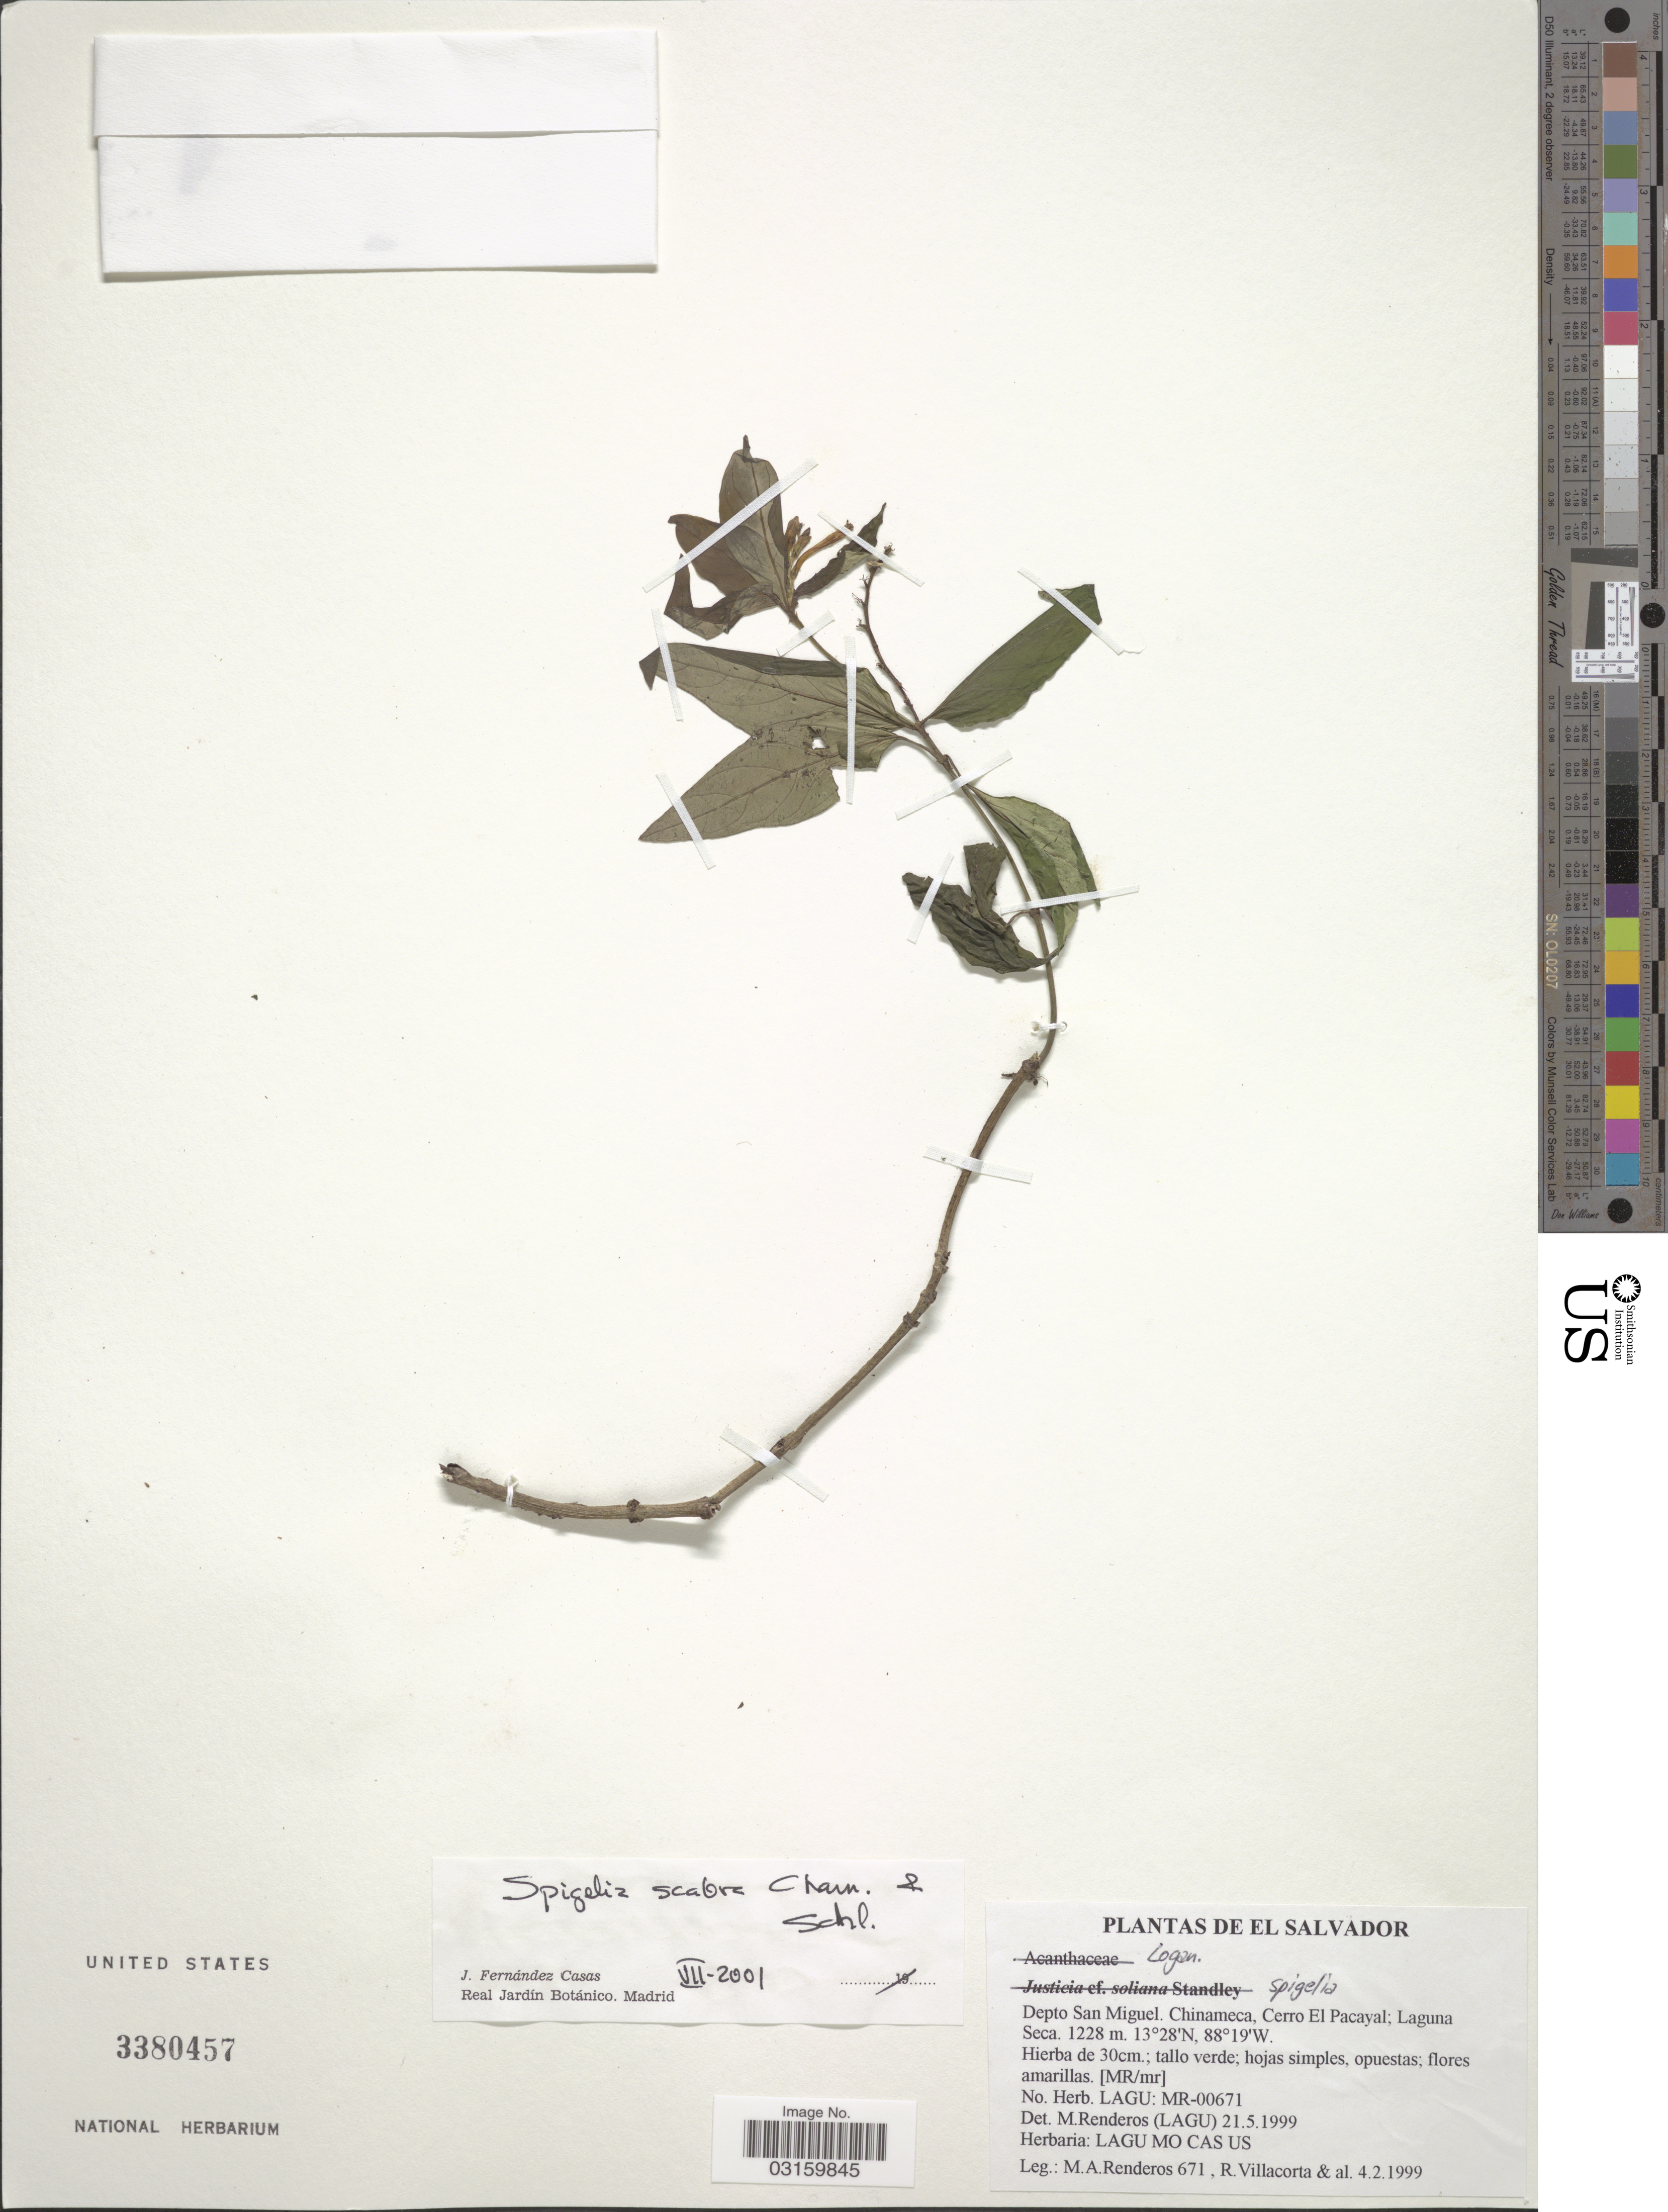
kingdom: Plantae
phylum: Tracheophyta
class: Magnoliopsida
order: Gentianales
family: Loganiaceae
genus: Spigelia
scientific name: Spigelia humboldtiana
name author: Cham. & Schltdl.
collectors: M. Renderos, R. Villacorta & et al.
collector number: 671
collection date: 1999-02-04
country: El Salvador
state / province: San Miguel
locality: Depto San Miguel. Chinameca, Cerro El Pacayal.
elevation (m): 1228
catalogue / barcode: US 3380457